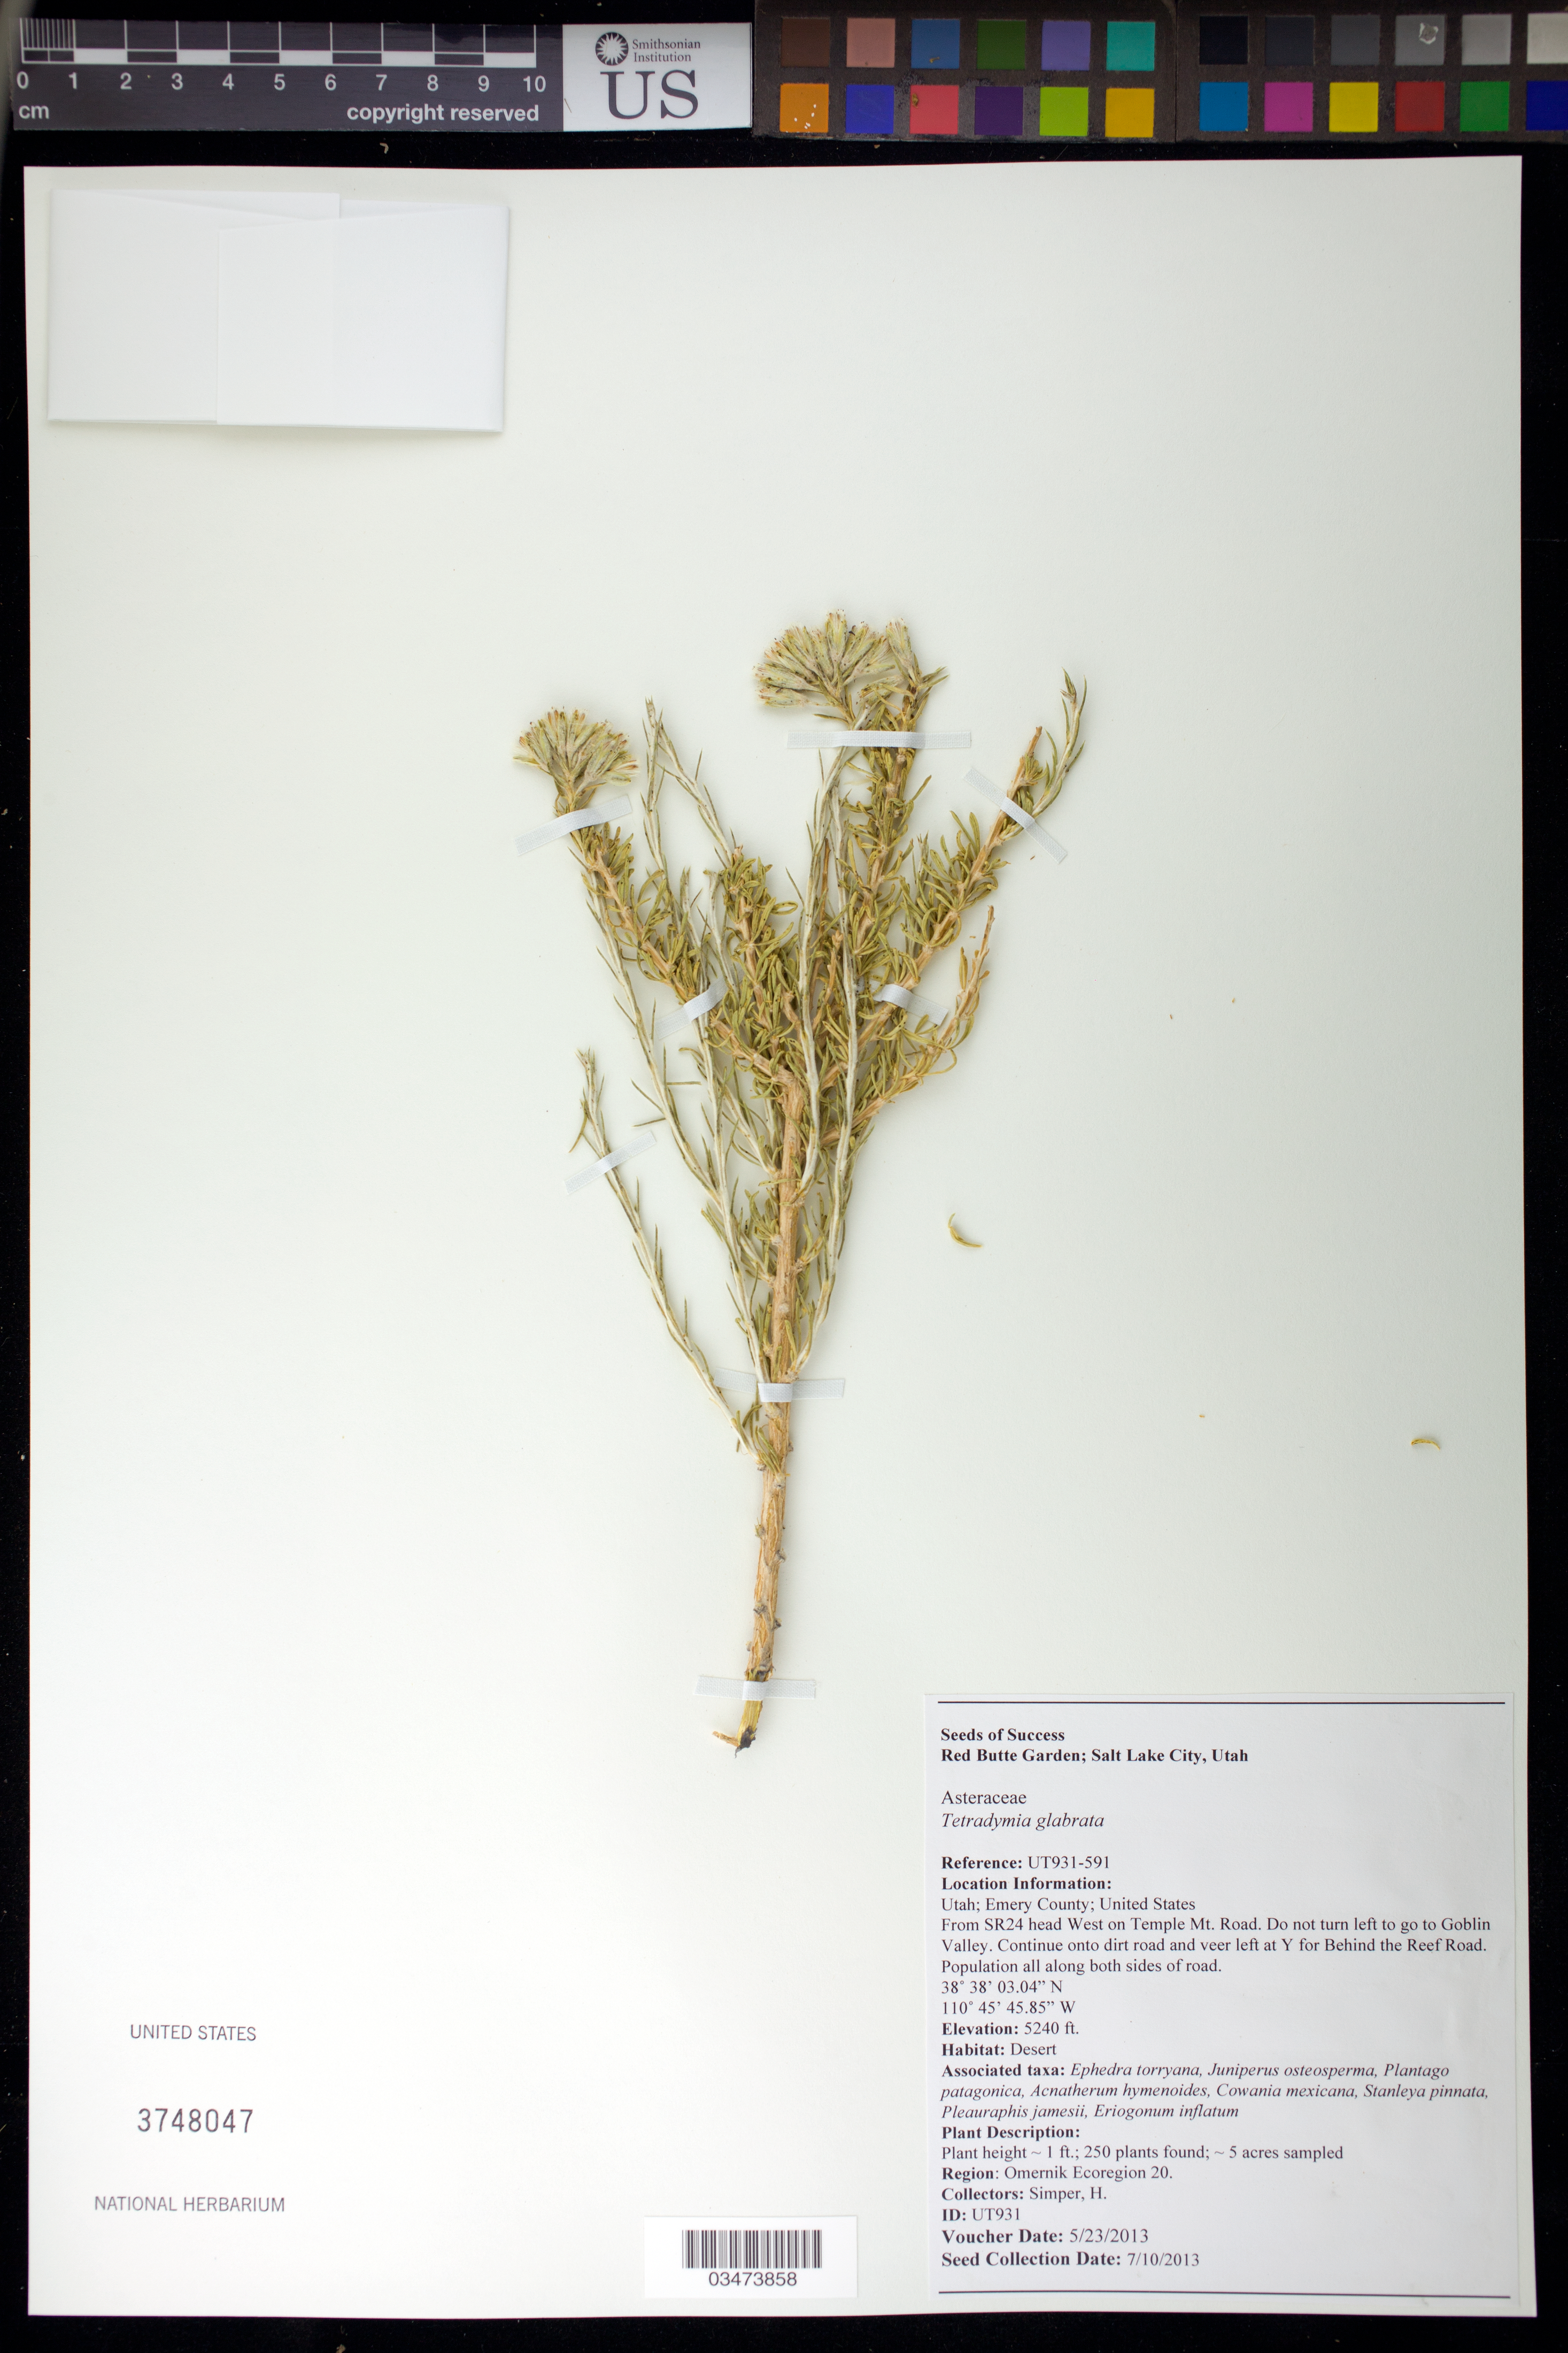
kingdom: Plantae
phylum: Tracheophyta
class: Magnoliopsida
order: Asterales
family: Asteraceae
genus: Tetradymia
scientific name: Tetradymia glabrata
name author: Torr. & A. Gray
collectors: H. Simper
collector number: UT931-591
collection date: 2013-05-23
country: United States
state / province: Utah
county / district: Emery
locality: Along Behind the Reef Road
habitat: Desert. With: Ephedra torryana, Juniperus osteosperma, Plantago patagonica, ect.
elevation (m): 1597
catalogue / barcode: US 3748047